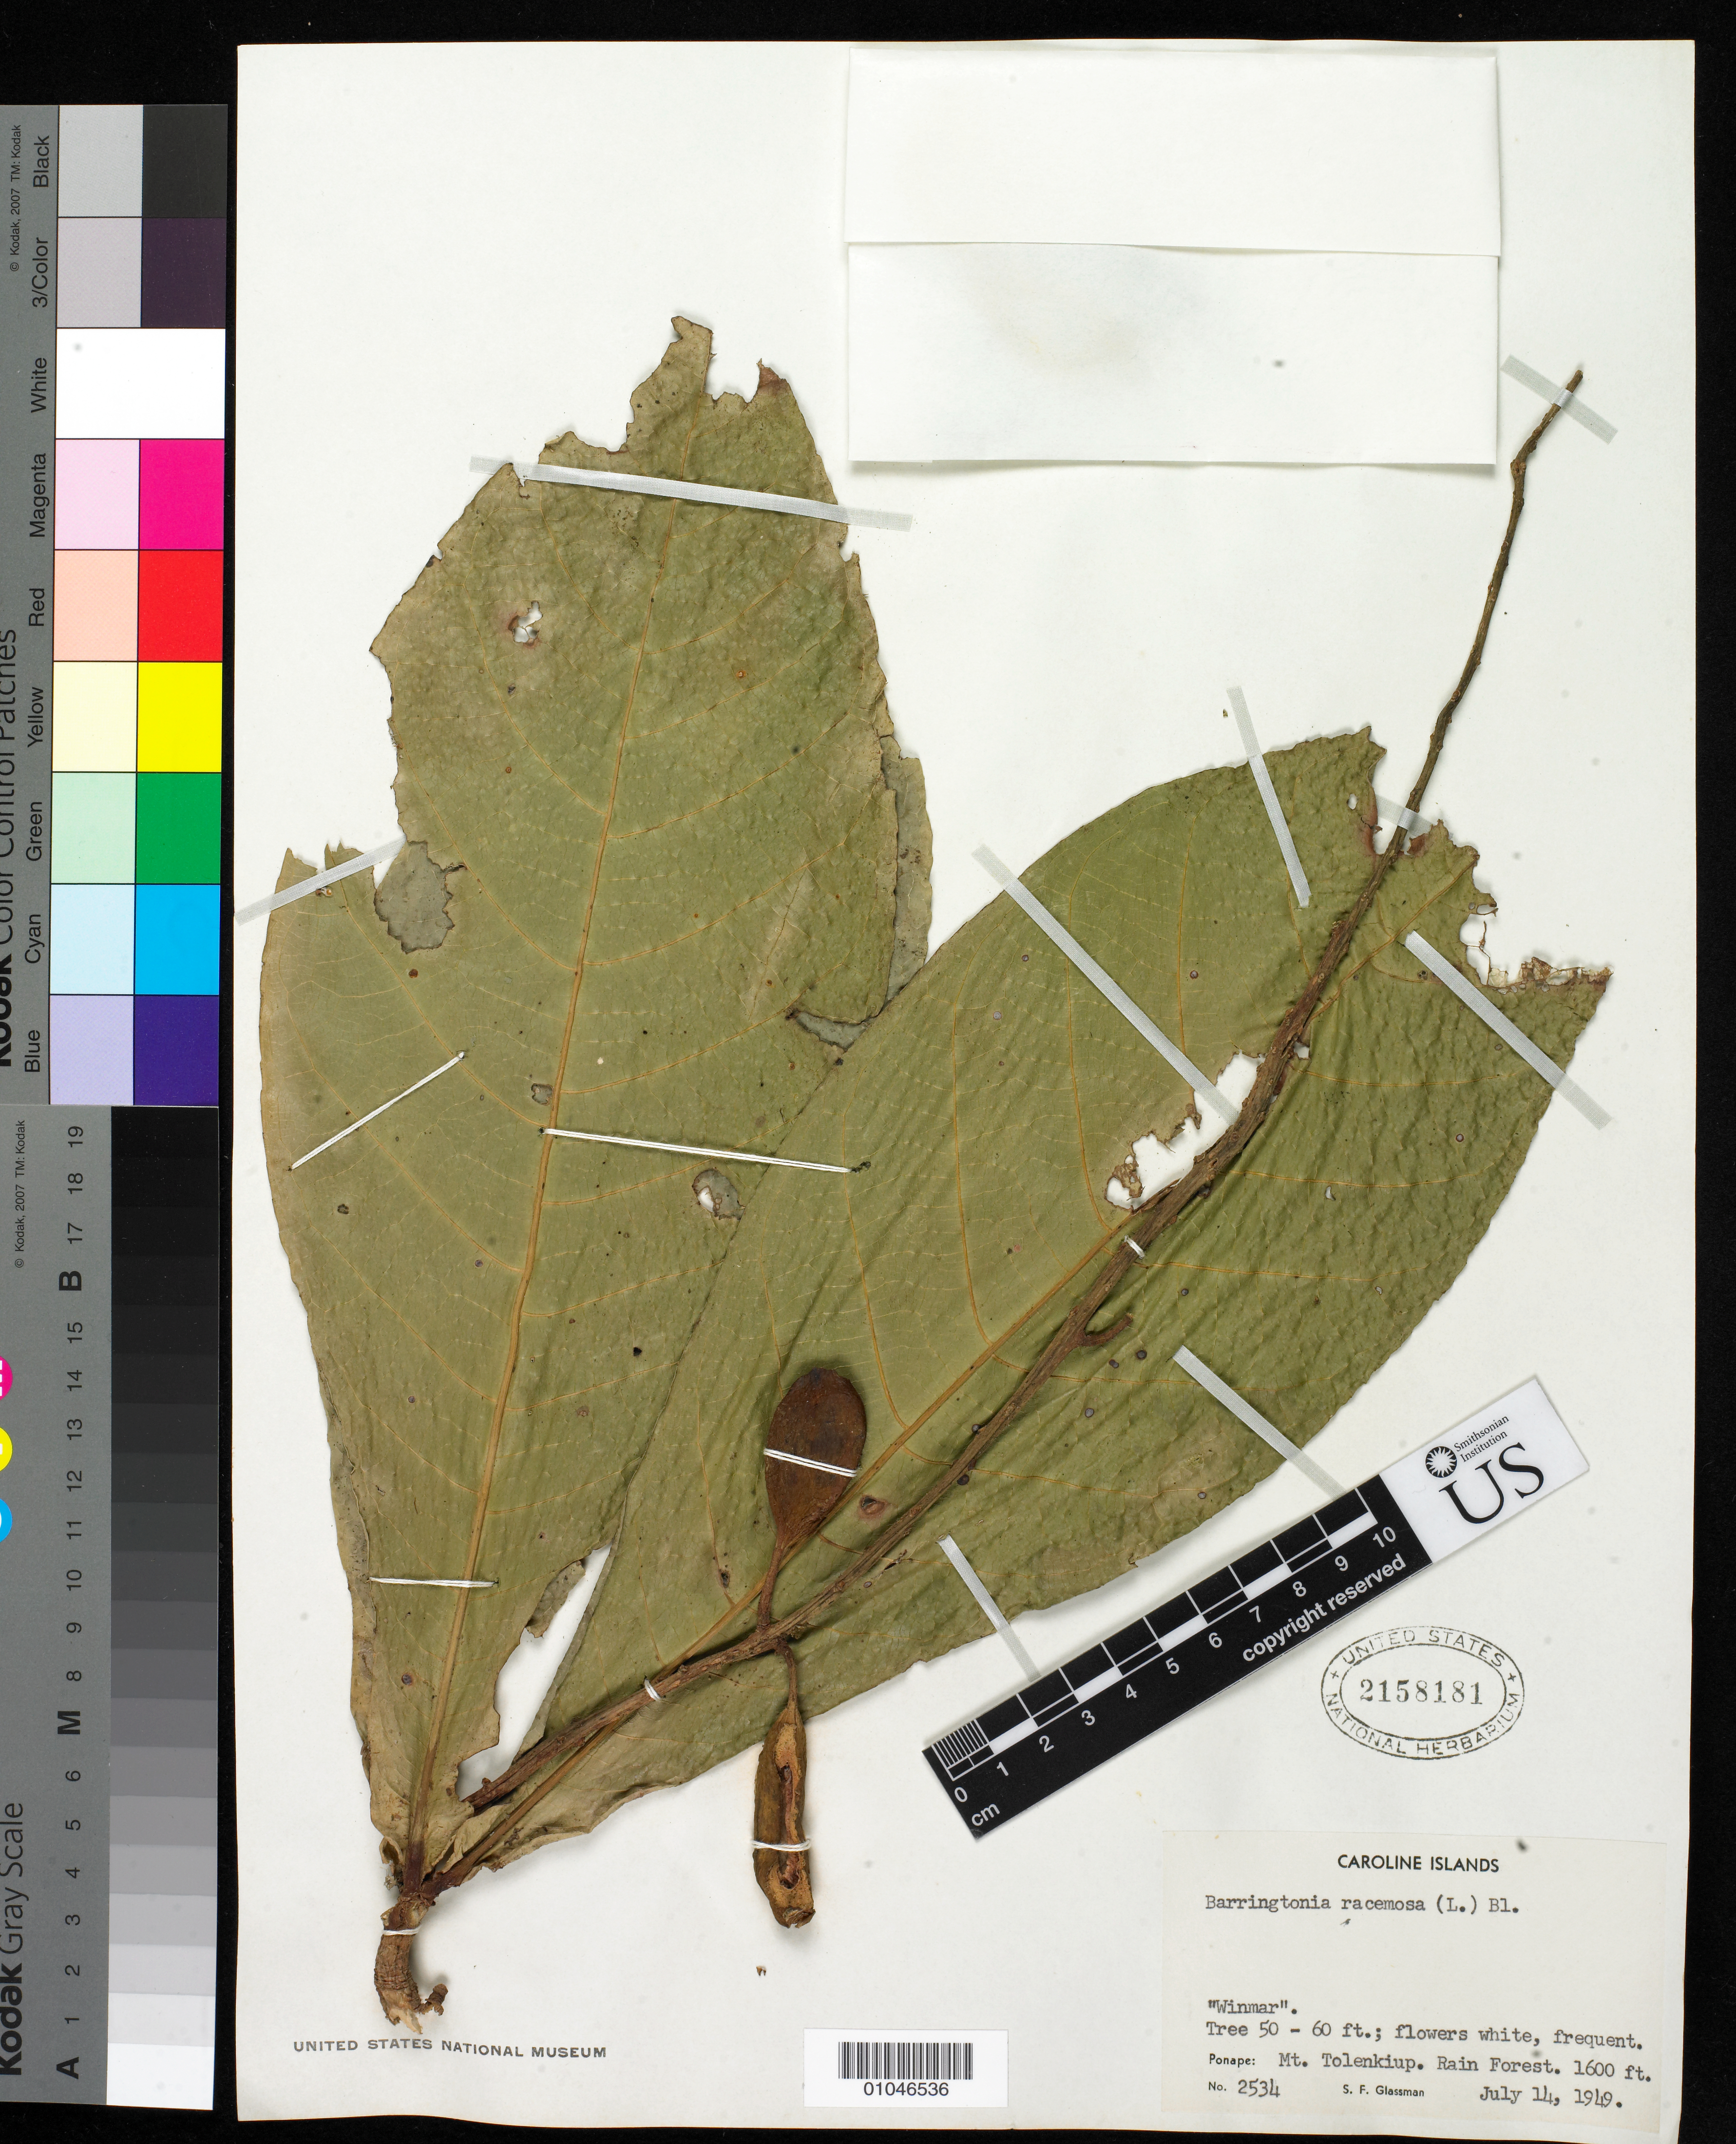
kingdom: Plantae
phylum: Tracheophyta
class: Magnoliopsida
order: Ericales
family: Lecythidaceae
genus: Barringtonia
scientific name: Barringtonia racemosa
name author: (L.) Spreng.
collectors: S. F. Glassman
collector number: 2534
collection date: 1949-07-14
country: Micronesia, Federated States of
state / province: Pohnpei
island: Pohnpei [Ponape]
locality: Mount Tolenkiup, rain forest.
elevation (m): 488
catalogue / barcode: US 2158181